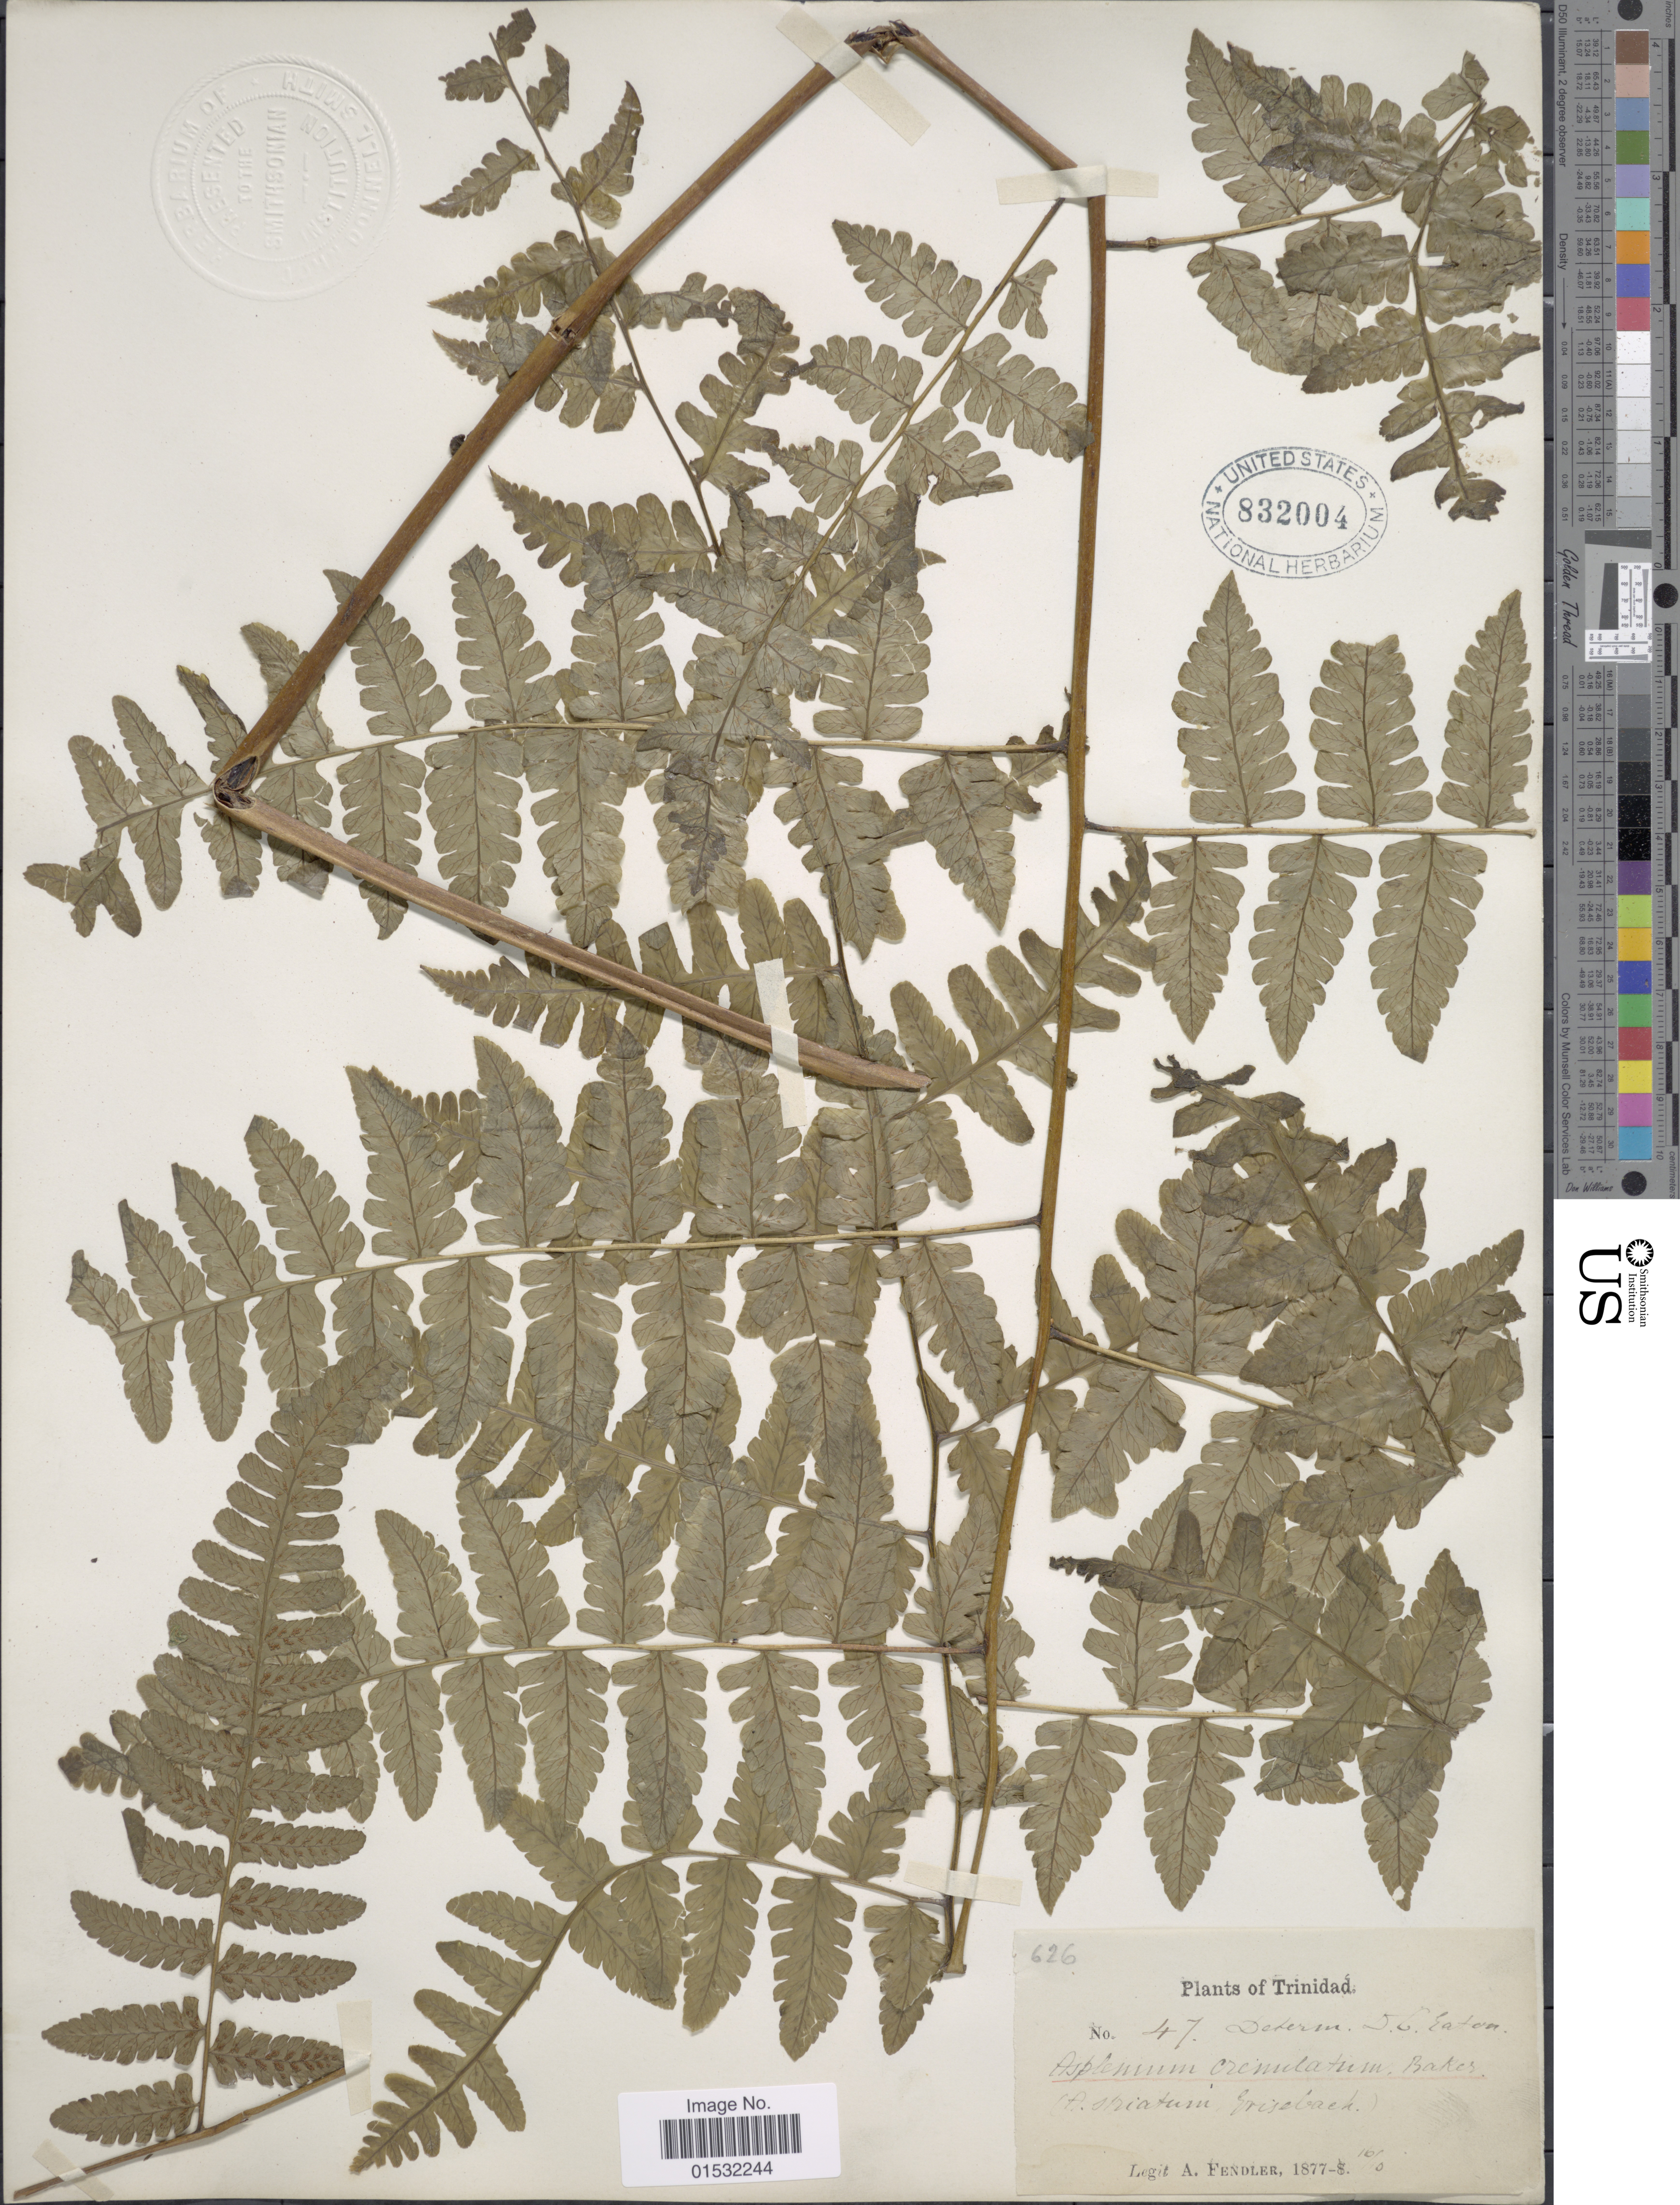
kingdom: Plantae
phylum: Tracheophyta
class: Polypodiopsida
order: Polypodiales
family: Athyriaceae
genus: Diplazium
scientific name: Diplazium expansum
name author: Willd.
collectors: A. Fendler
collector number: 47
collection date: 1877-10-16/1878-10-16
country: Trinidad and Tobago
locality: Trinidad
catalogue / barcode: US 832004